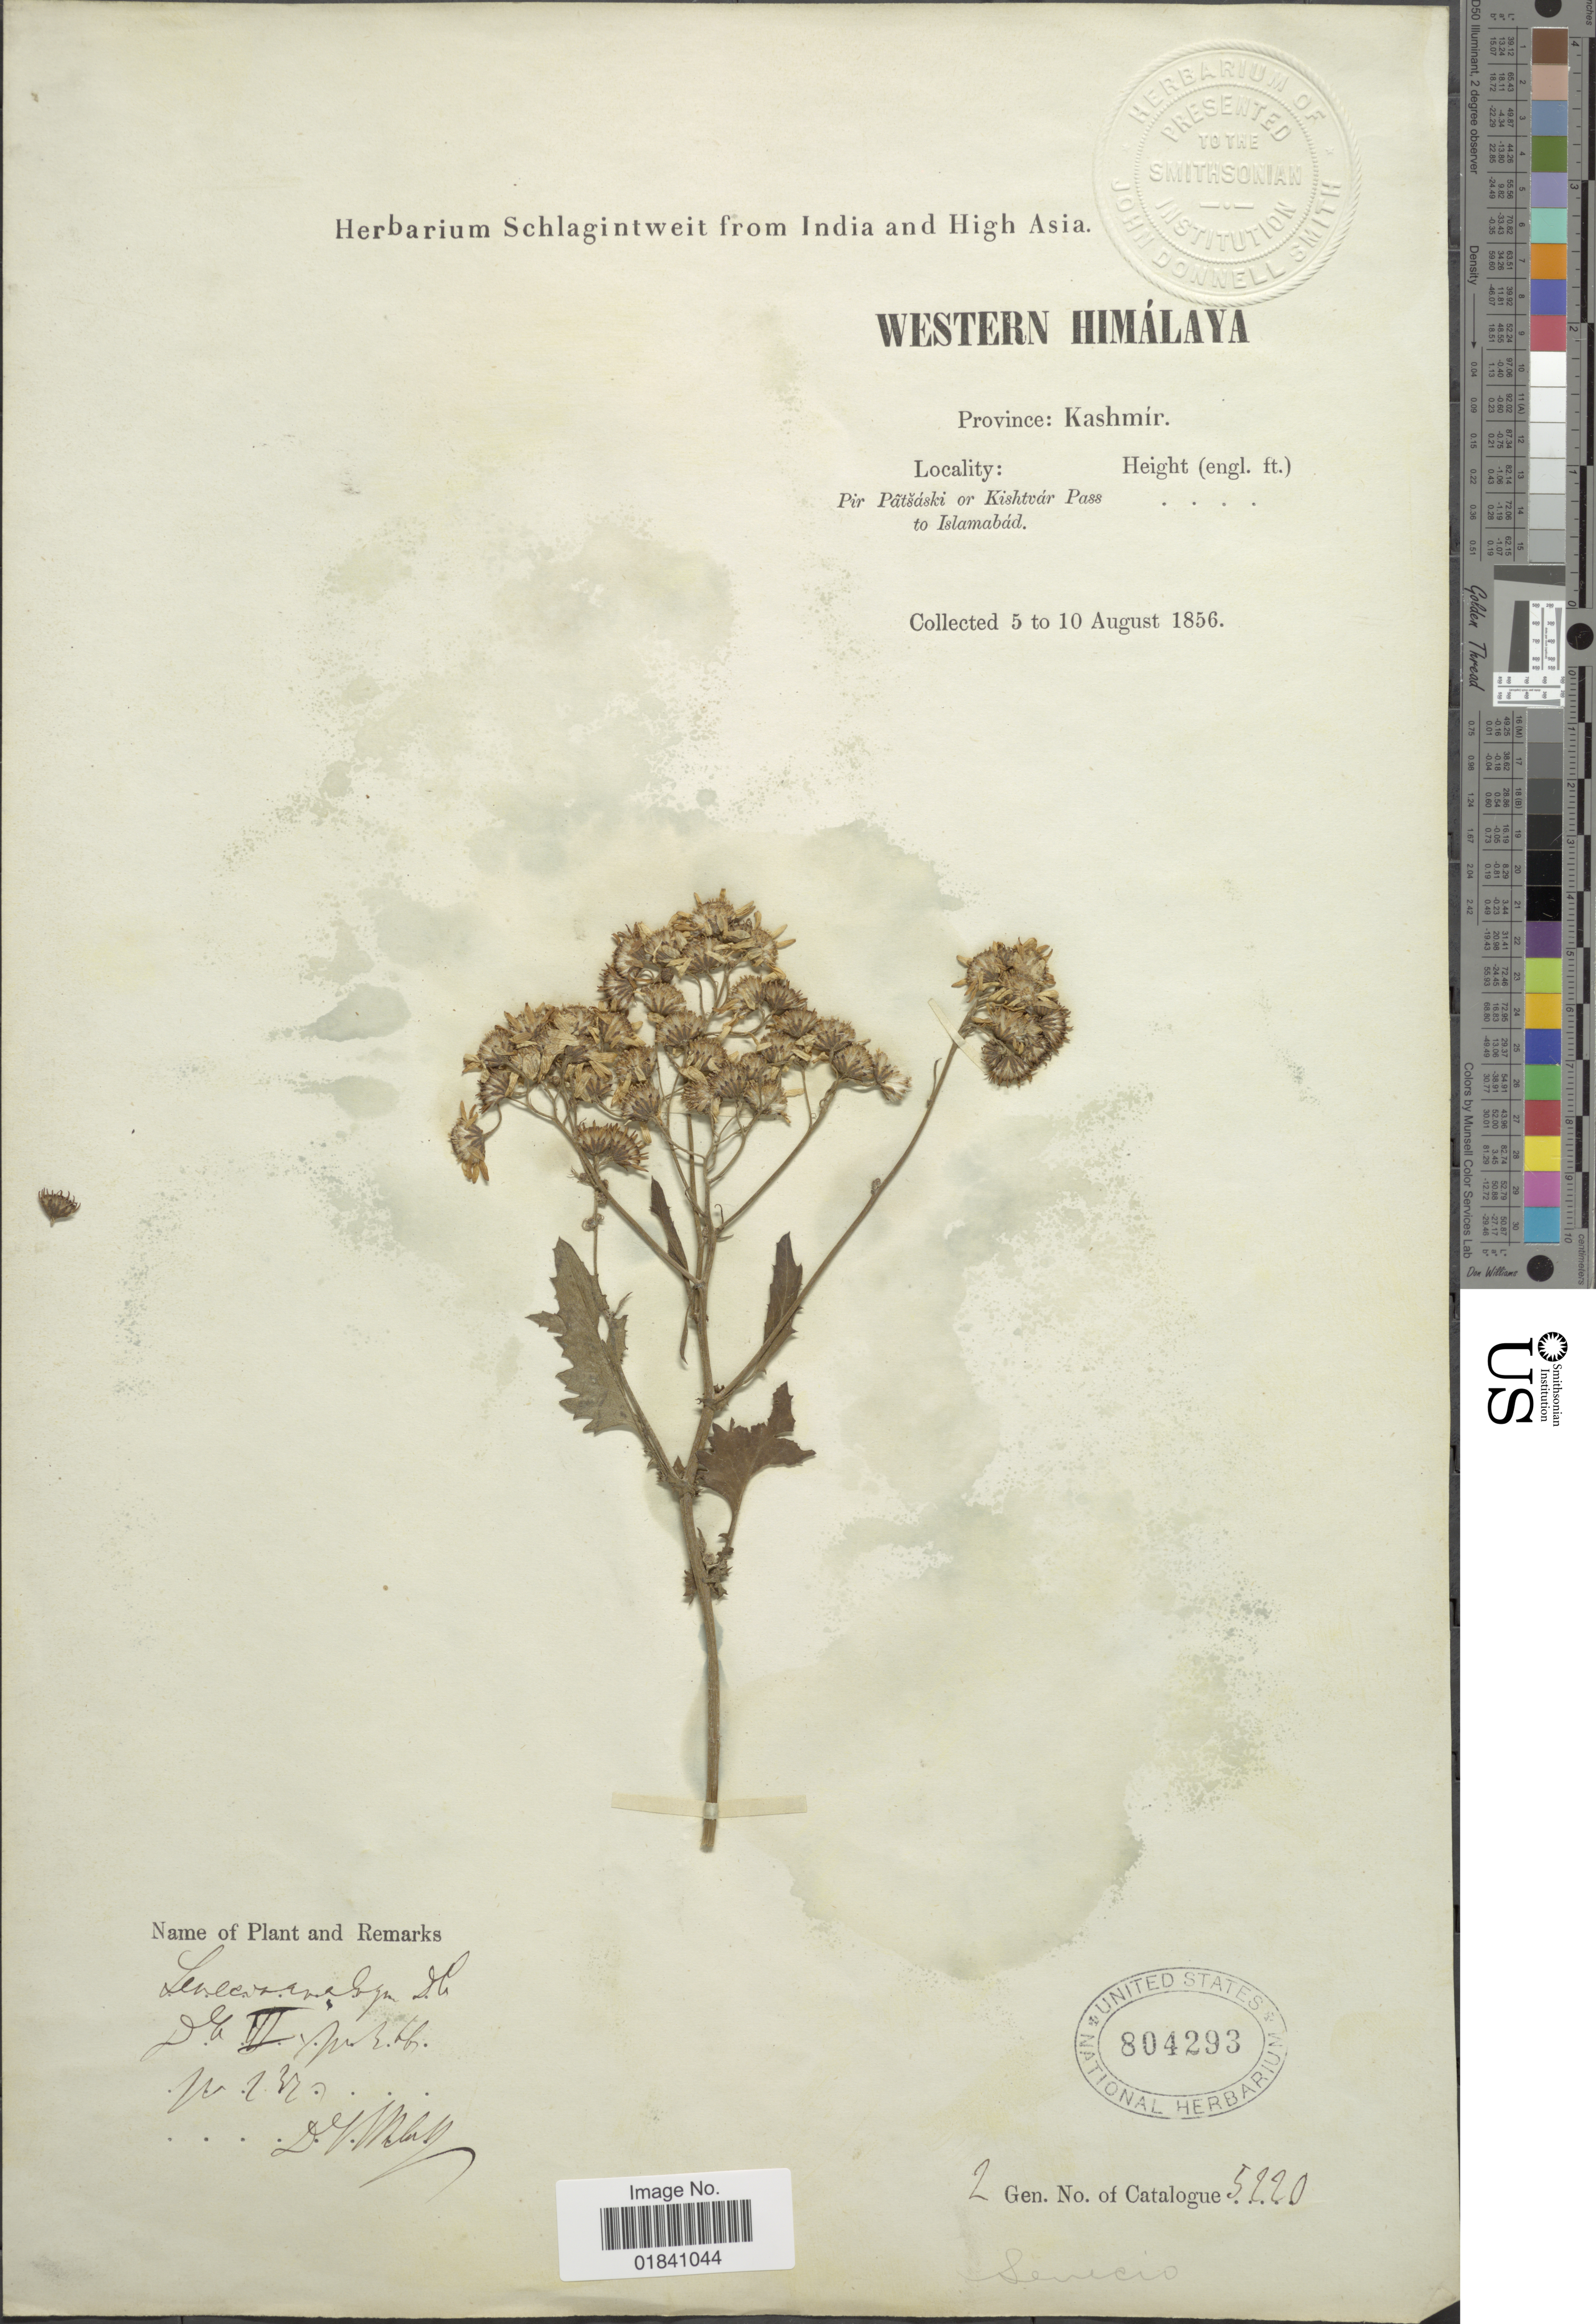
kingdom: Plantae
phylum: Tracheophyta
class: Magnoliopsida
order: Asterales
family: Asteraceae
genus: Senecio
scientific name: Senecio analogus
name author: DC.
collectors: ex herb. Schlagintweit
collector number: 2?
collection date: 1856-08-05/1856-08-10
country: India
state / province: Jammu and Kashmir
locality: Western Himálaya. Province: Kashmír. Pir Pãtsáki or Kishtvár Pass to Islamabád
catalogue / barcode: US 804293